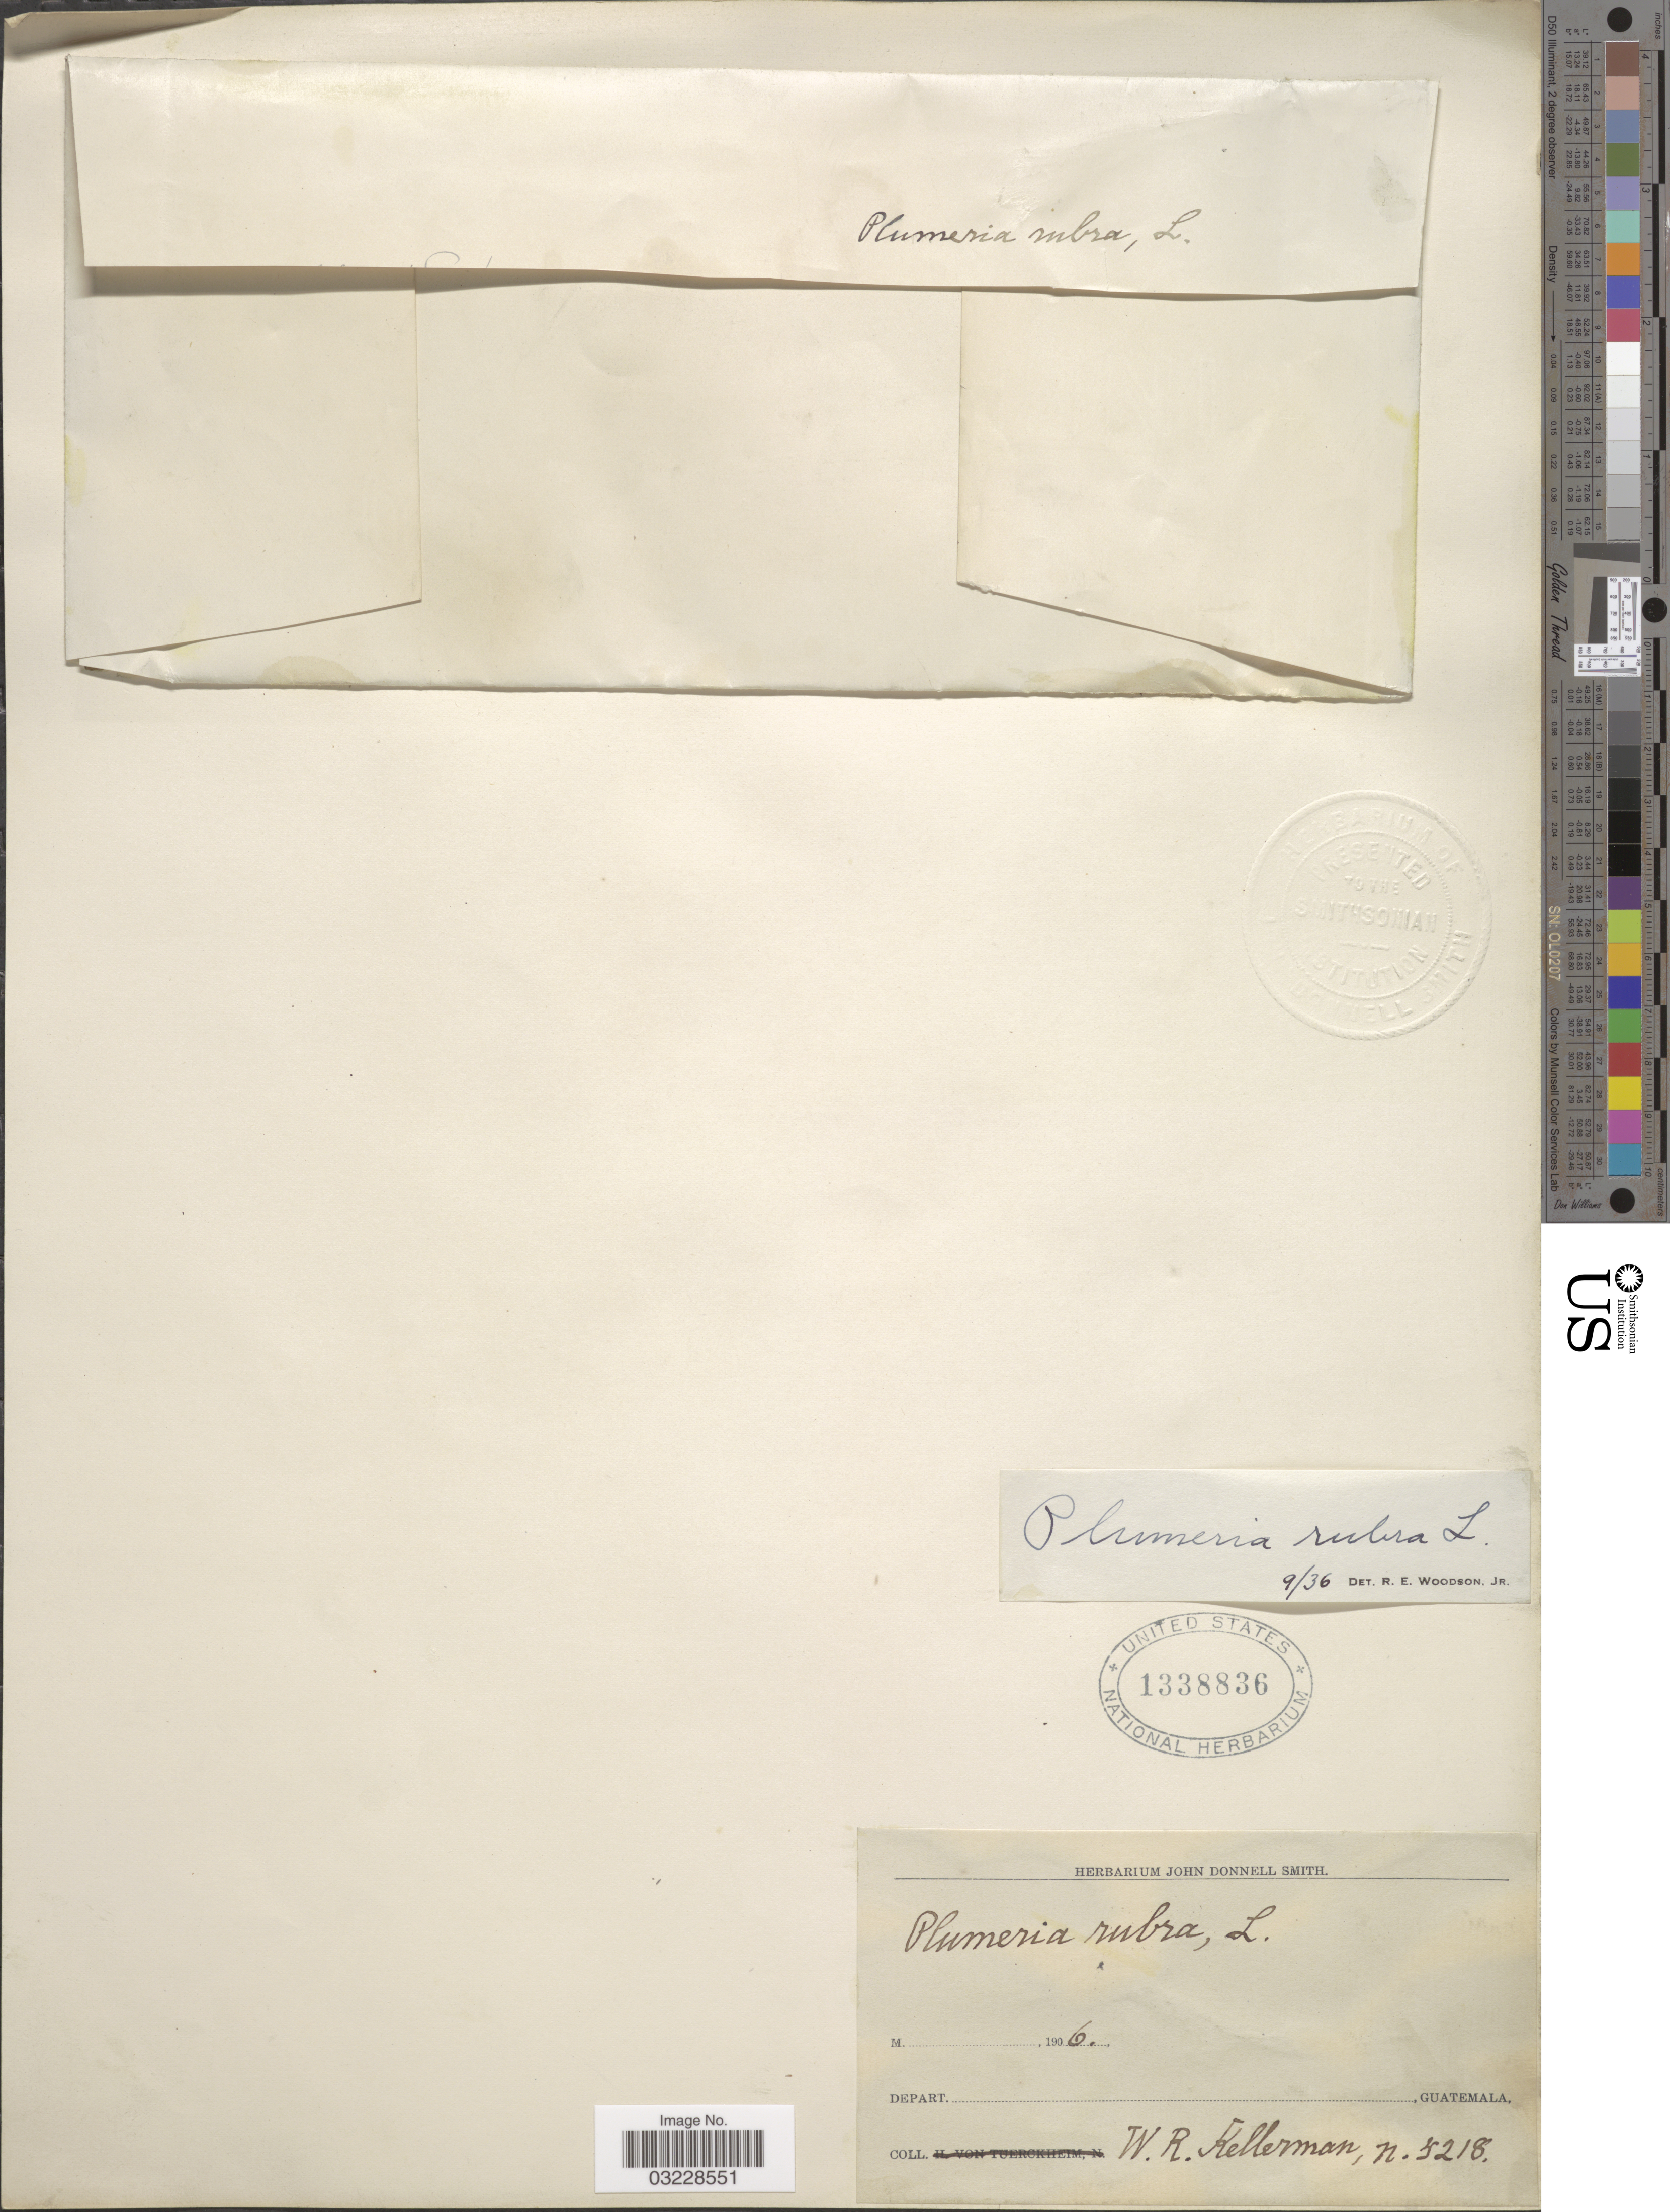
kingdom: Plantae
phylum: Tracheophyta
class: Magnoliopsida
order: Gentianales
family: Apocynaceae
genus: Plumeria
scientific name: Plumeria rubra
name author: L.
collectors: W. Kellerman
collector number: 5218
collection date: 1906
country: Guatemala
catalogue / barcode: US 1338836